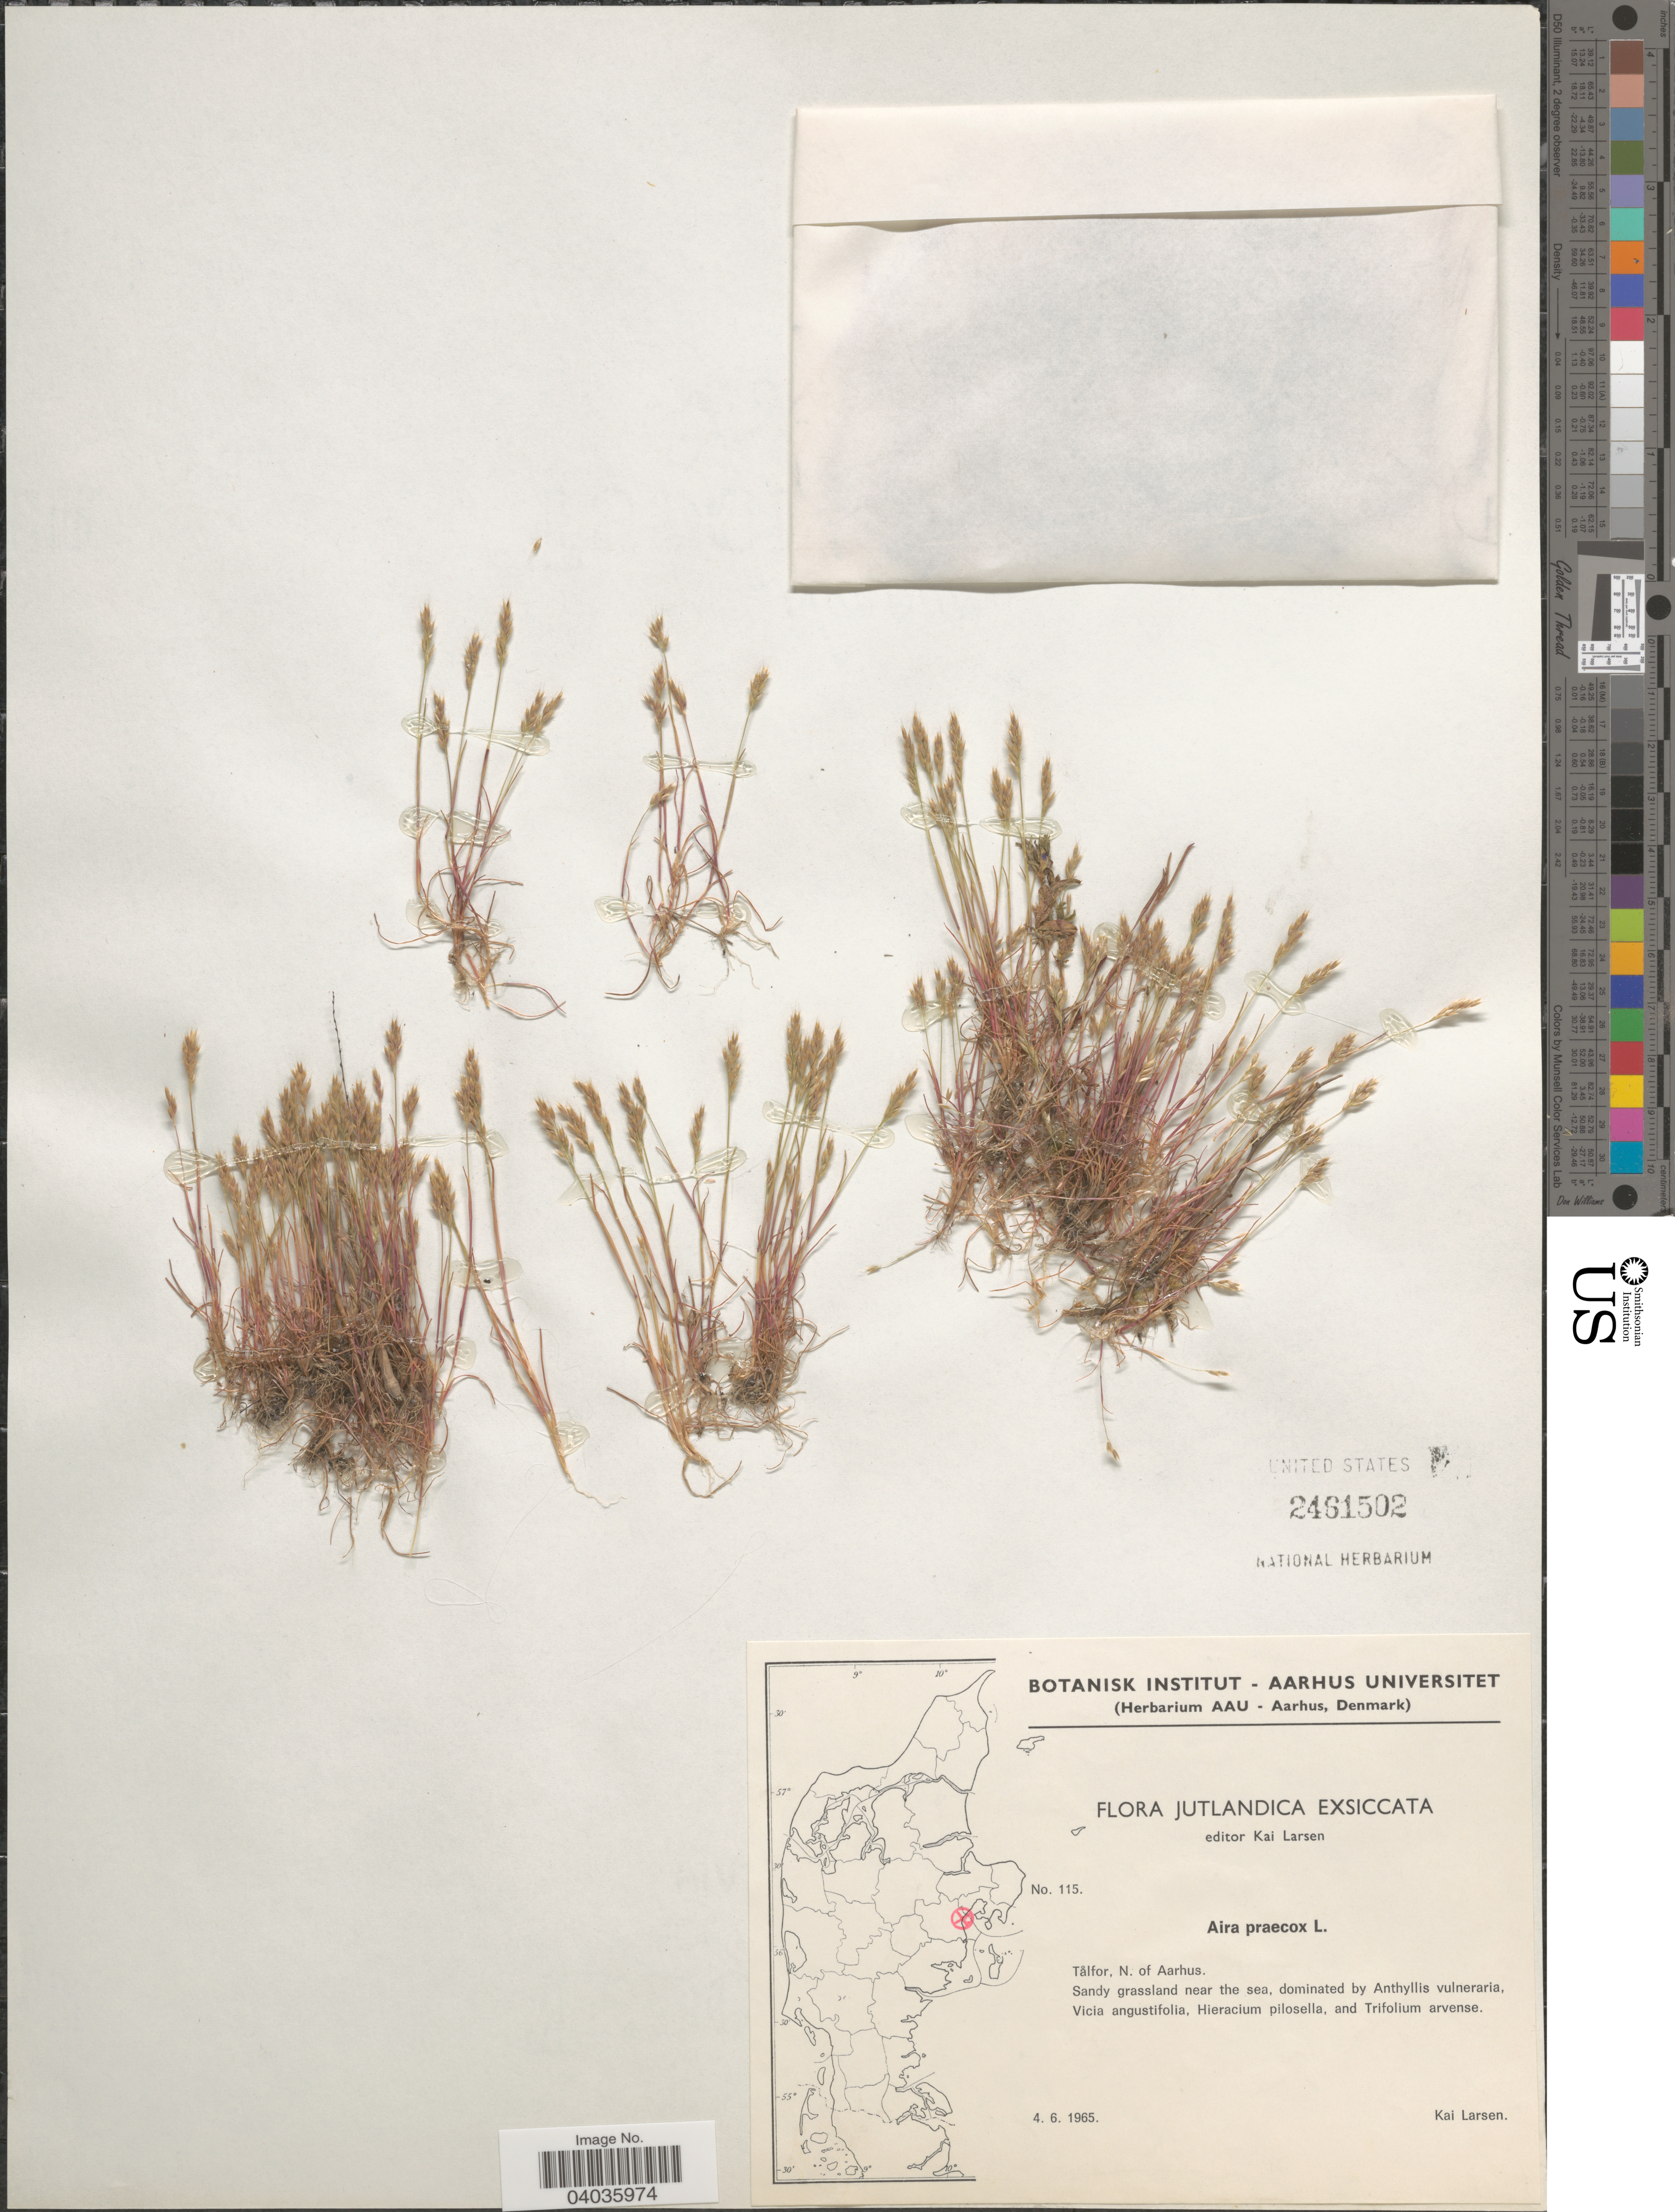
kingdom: Plantae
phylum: Tracheophyta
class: Liliopsida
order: Poales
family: Poaceae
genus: Aira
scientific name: Aira praecox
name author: L.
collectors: K. Larsen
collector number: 115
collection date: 1965-06-04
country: Denmark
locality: Jutlandica. Tålfor, N. of Aarhus.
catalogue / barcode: US 2461502